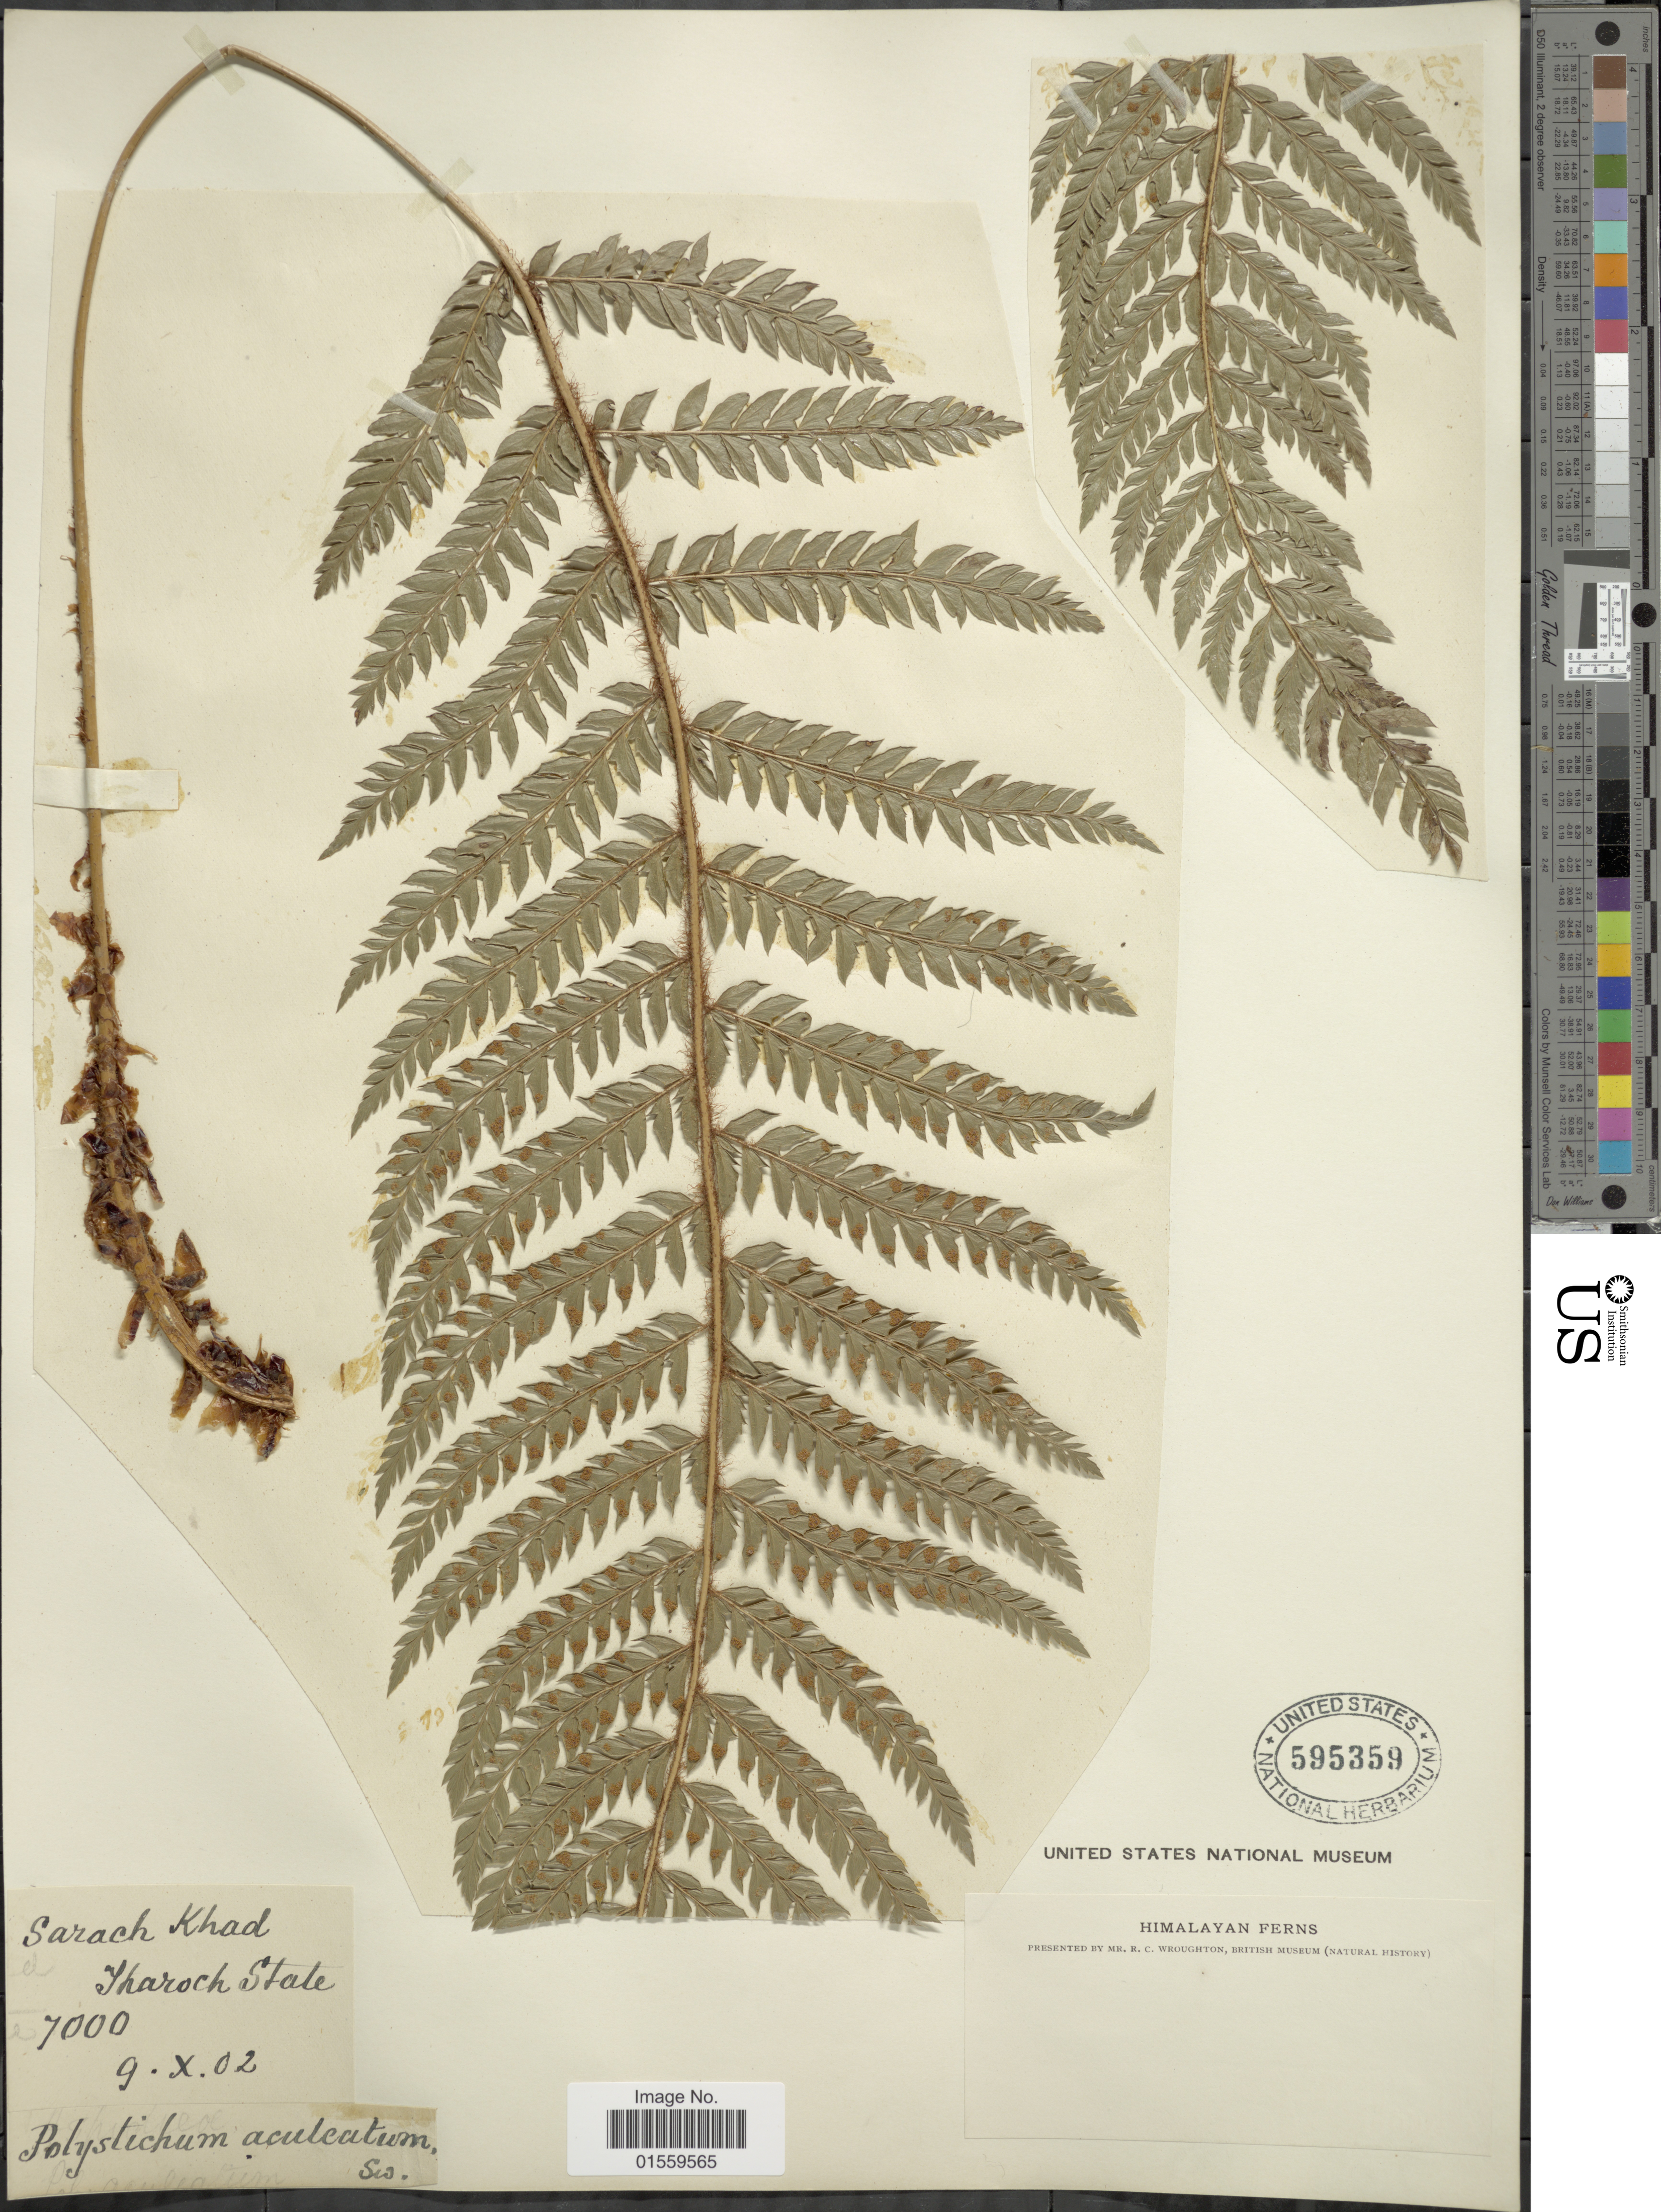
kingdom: Plantae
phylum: Tracheophyta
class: Polypodiopsida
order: Polypodiales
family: Dryopteridaceae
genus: Polystichum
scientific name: Polystichum setiferum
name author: (Forssk.) Moore ex Woynar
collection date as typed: Transcribed d/m/y: 9/10/02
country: India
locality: Himalaya, Sarach Khad, Iharoch State.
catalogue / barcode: US 595359